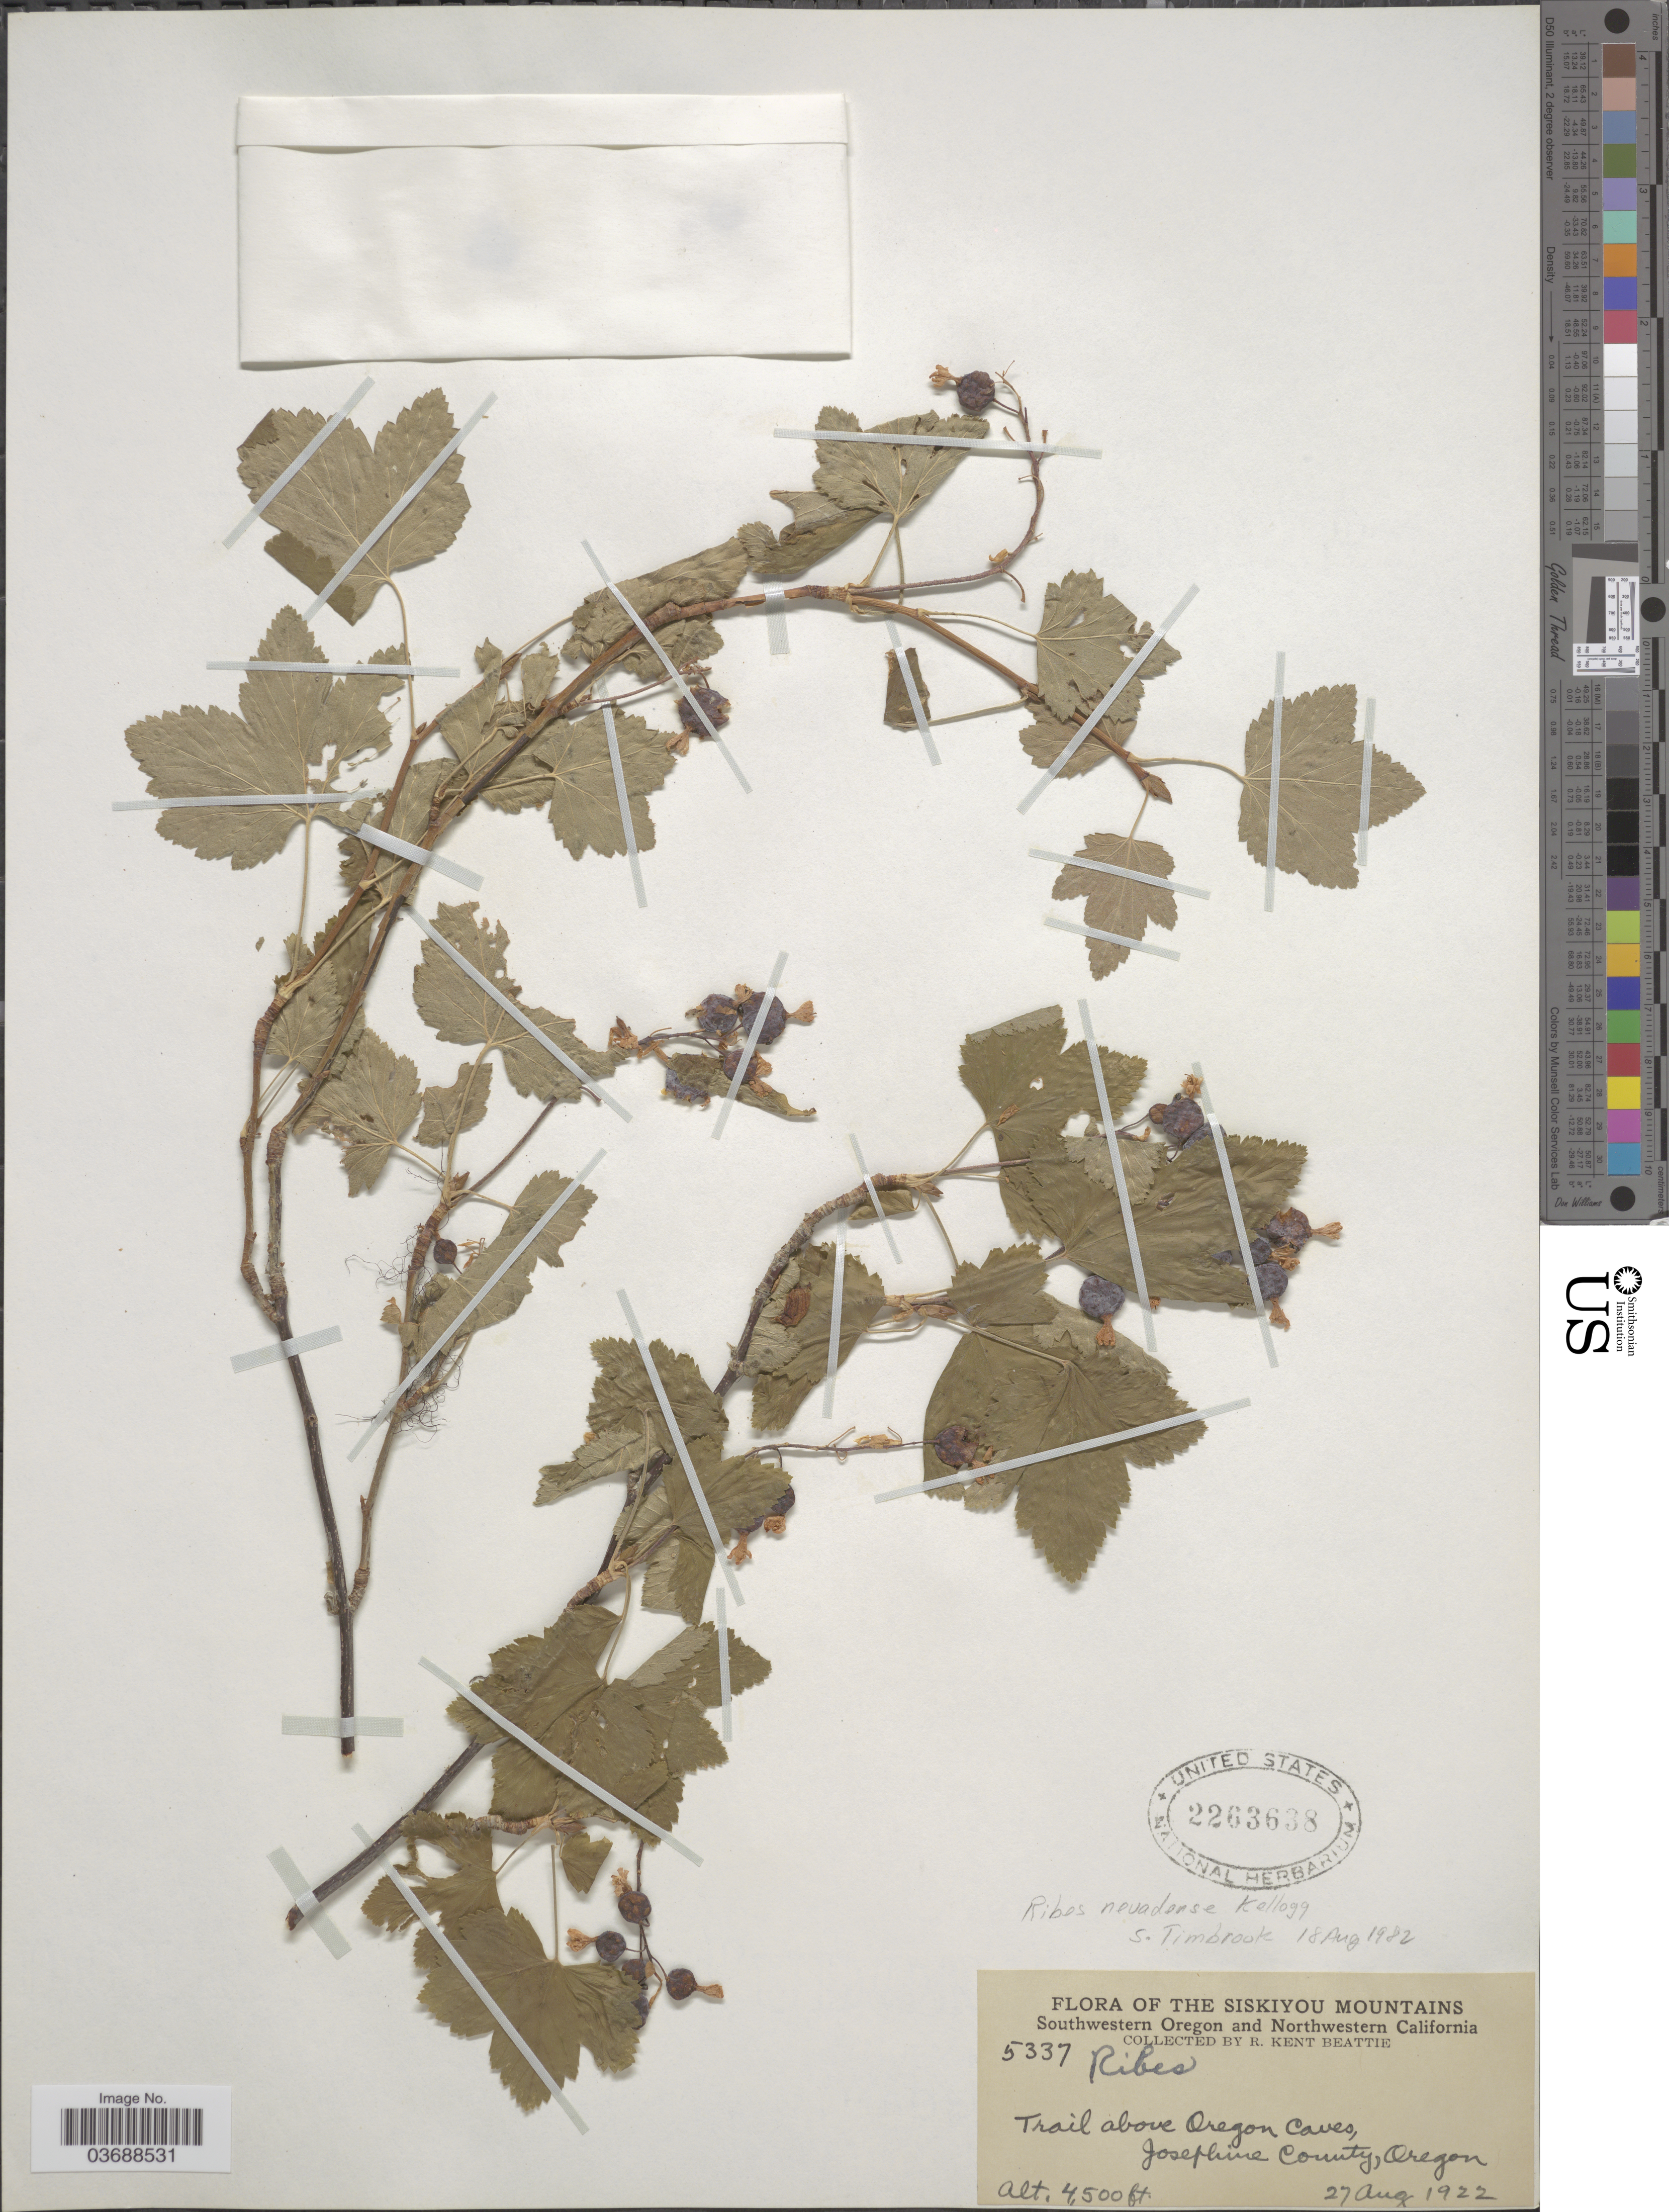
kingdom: Plantae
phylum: Tracheophyta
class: Magnoliopsida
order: Saxifragales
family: Grossulariaceae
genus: Ribes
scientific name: Ribes nevadense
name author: Kellogg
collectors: R. K. Beattie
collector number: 5337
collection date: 1922-08-27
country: United States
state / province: Oregon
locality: The Siskiyou Mountains. Southwestern Oregon. Trail above Oregon Caves, Josephine County.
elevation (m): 1372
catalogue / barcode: US 2263638